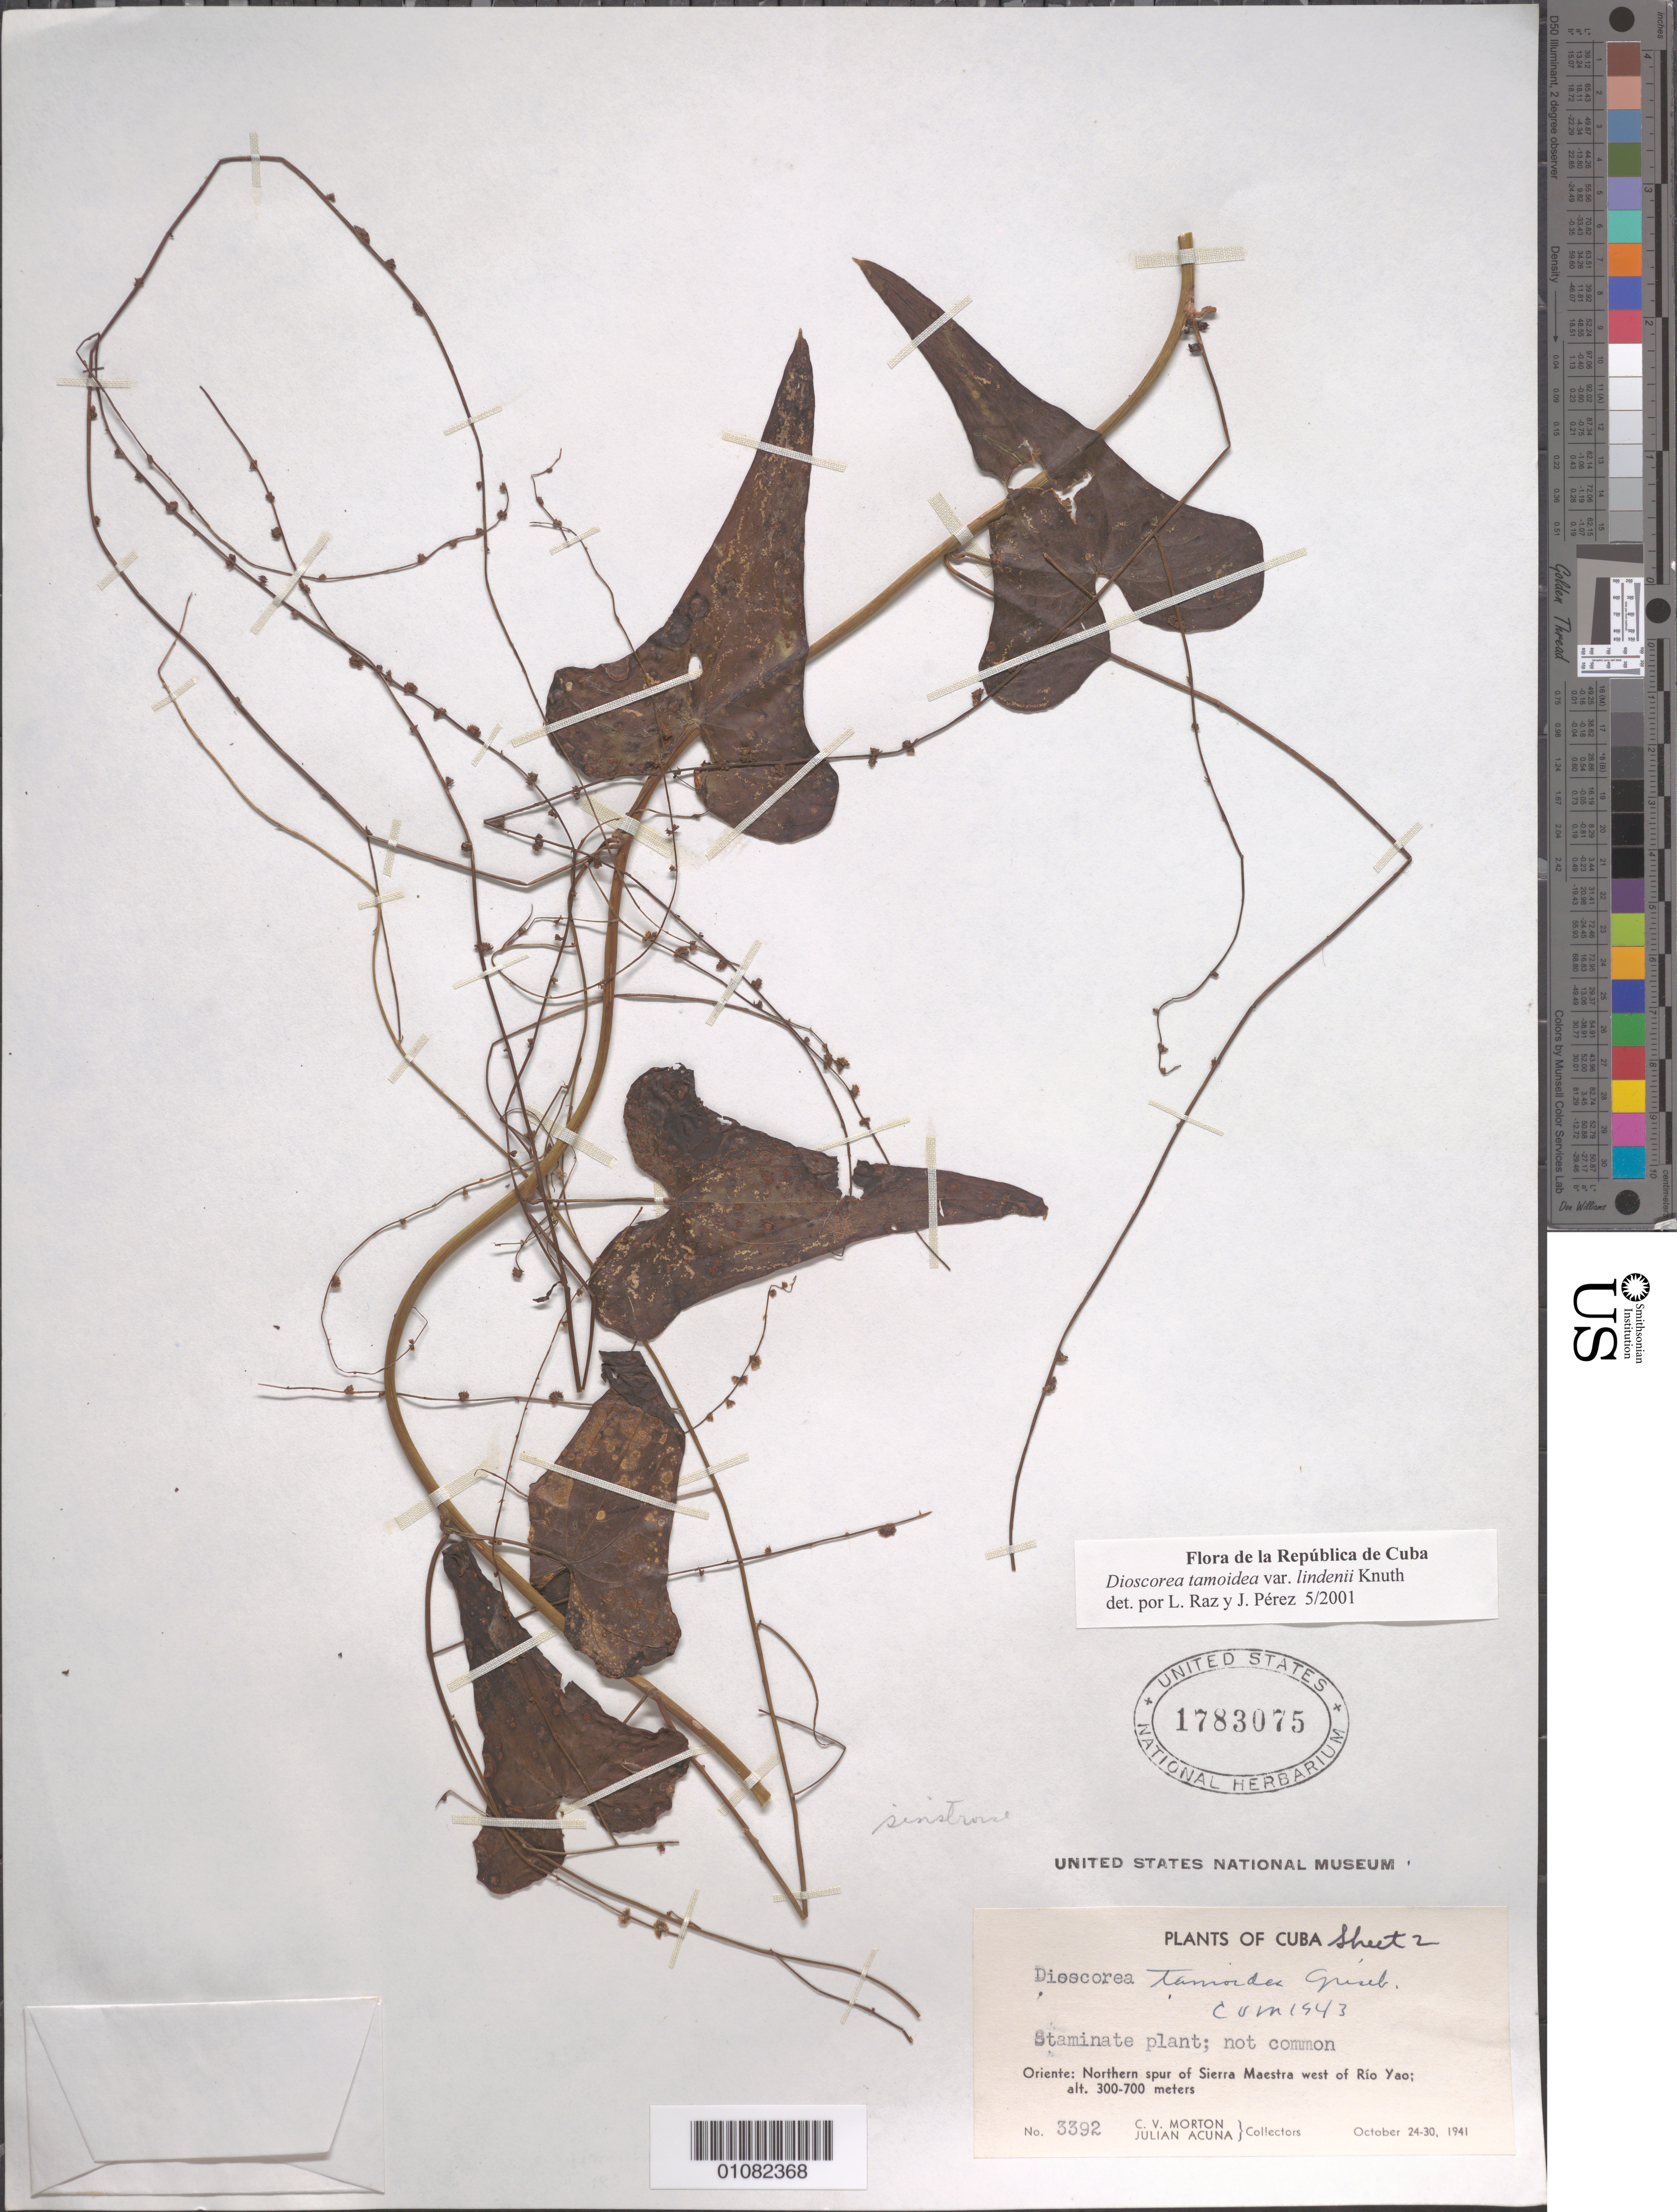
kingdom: Plantae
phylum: Tracheophyta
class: Liliopsida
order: Dioscoreales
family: Dioscoreaceae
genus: Dioscorea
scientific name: Dioscorea tamoidea var. lindenii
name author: Uline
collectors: C. V. Morton & J. Acuña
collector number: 3392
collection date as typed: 24 Oct 1941 to 30 Oct 1941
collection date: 1941-10-24/1941-10-30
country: Cuba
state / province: Guantánamo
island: Cuba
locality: Oriente: Northern spur of Sierra Maestra W of Rio Yao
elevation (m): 300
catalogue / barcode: US 1783075